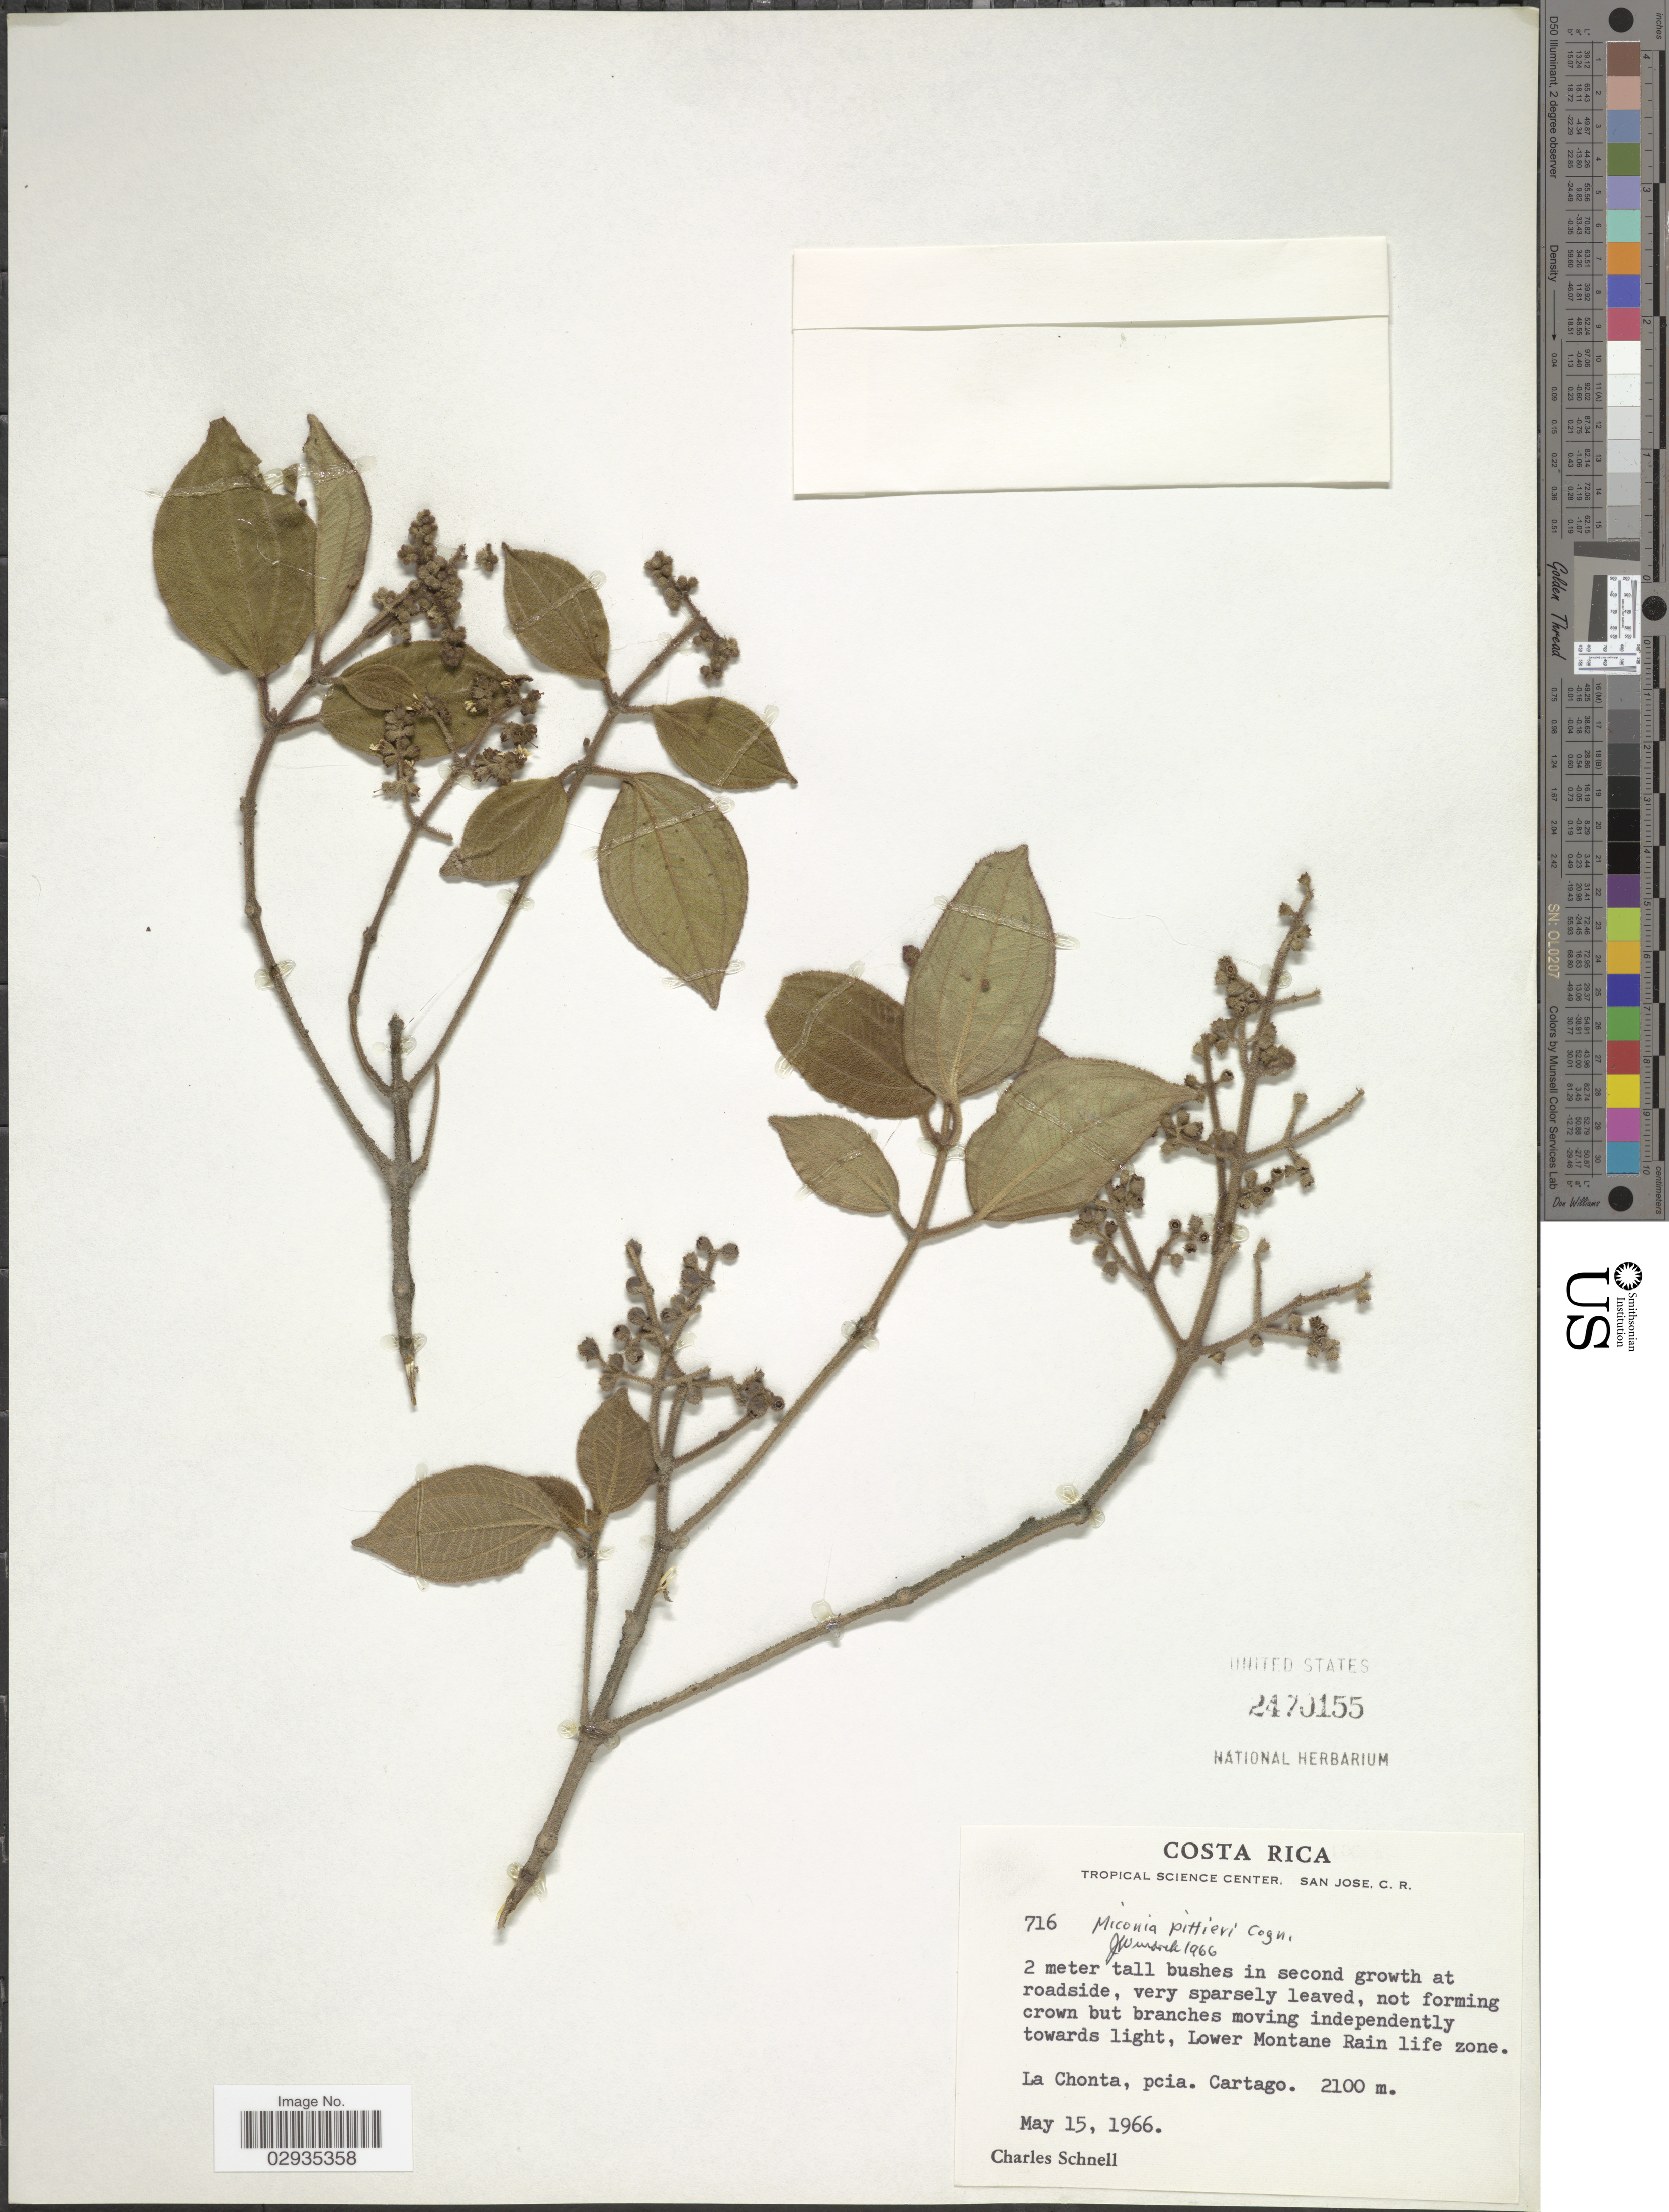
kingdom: Plantae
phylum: Tracheophyta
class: Magnoliopsida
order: Myrtales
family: Melastomataceae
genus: Miconia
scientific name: Miconia pittieri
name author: Cogn. in A. DC.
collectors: C. Schnell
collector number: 716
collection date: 1966-05-15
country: Costa Rica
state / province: Cartago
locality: Lower Montane Rain life zone, La Chonta, pcia. Cartago.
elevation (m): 2100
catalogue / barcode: US 2470155